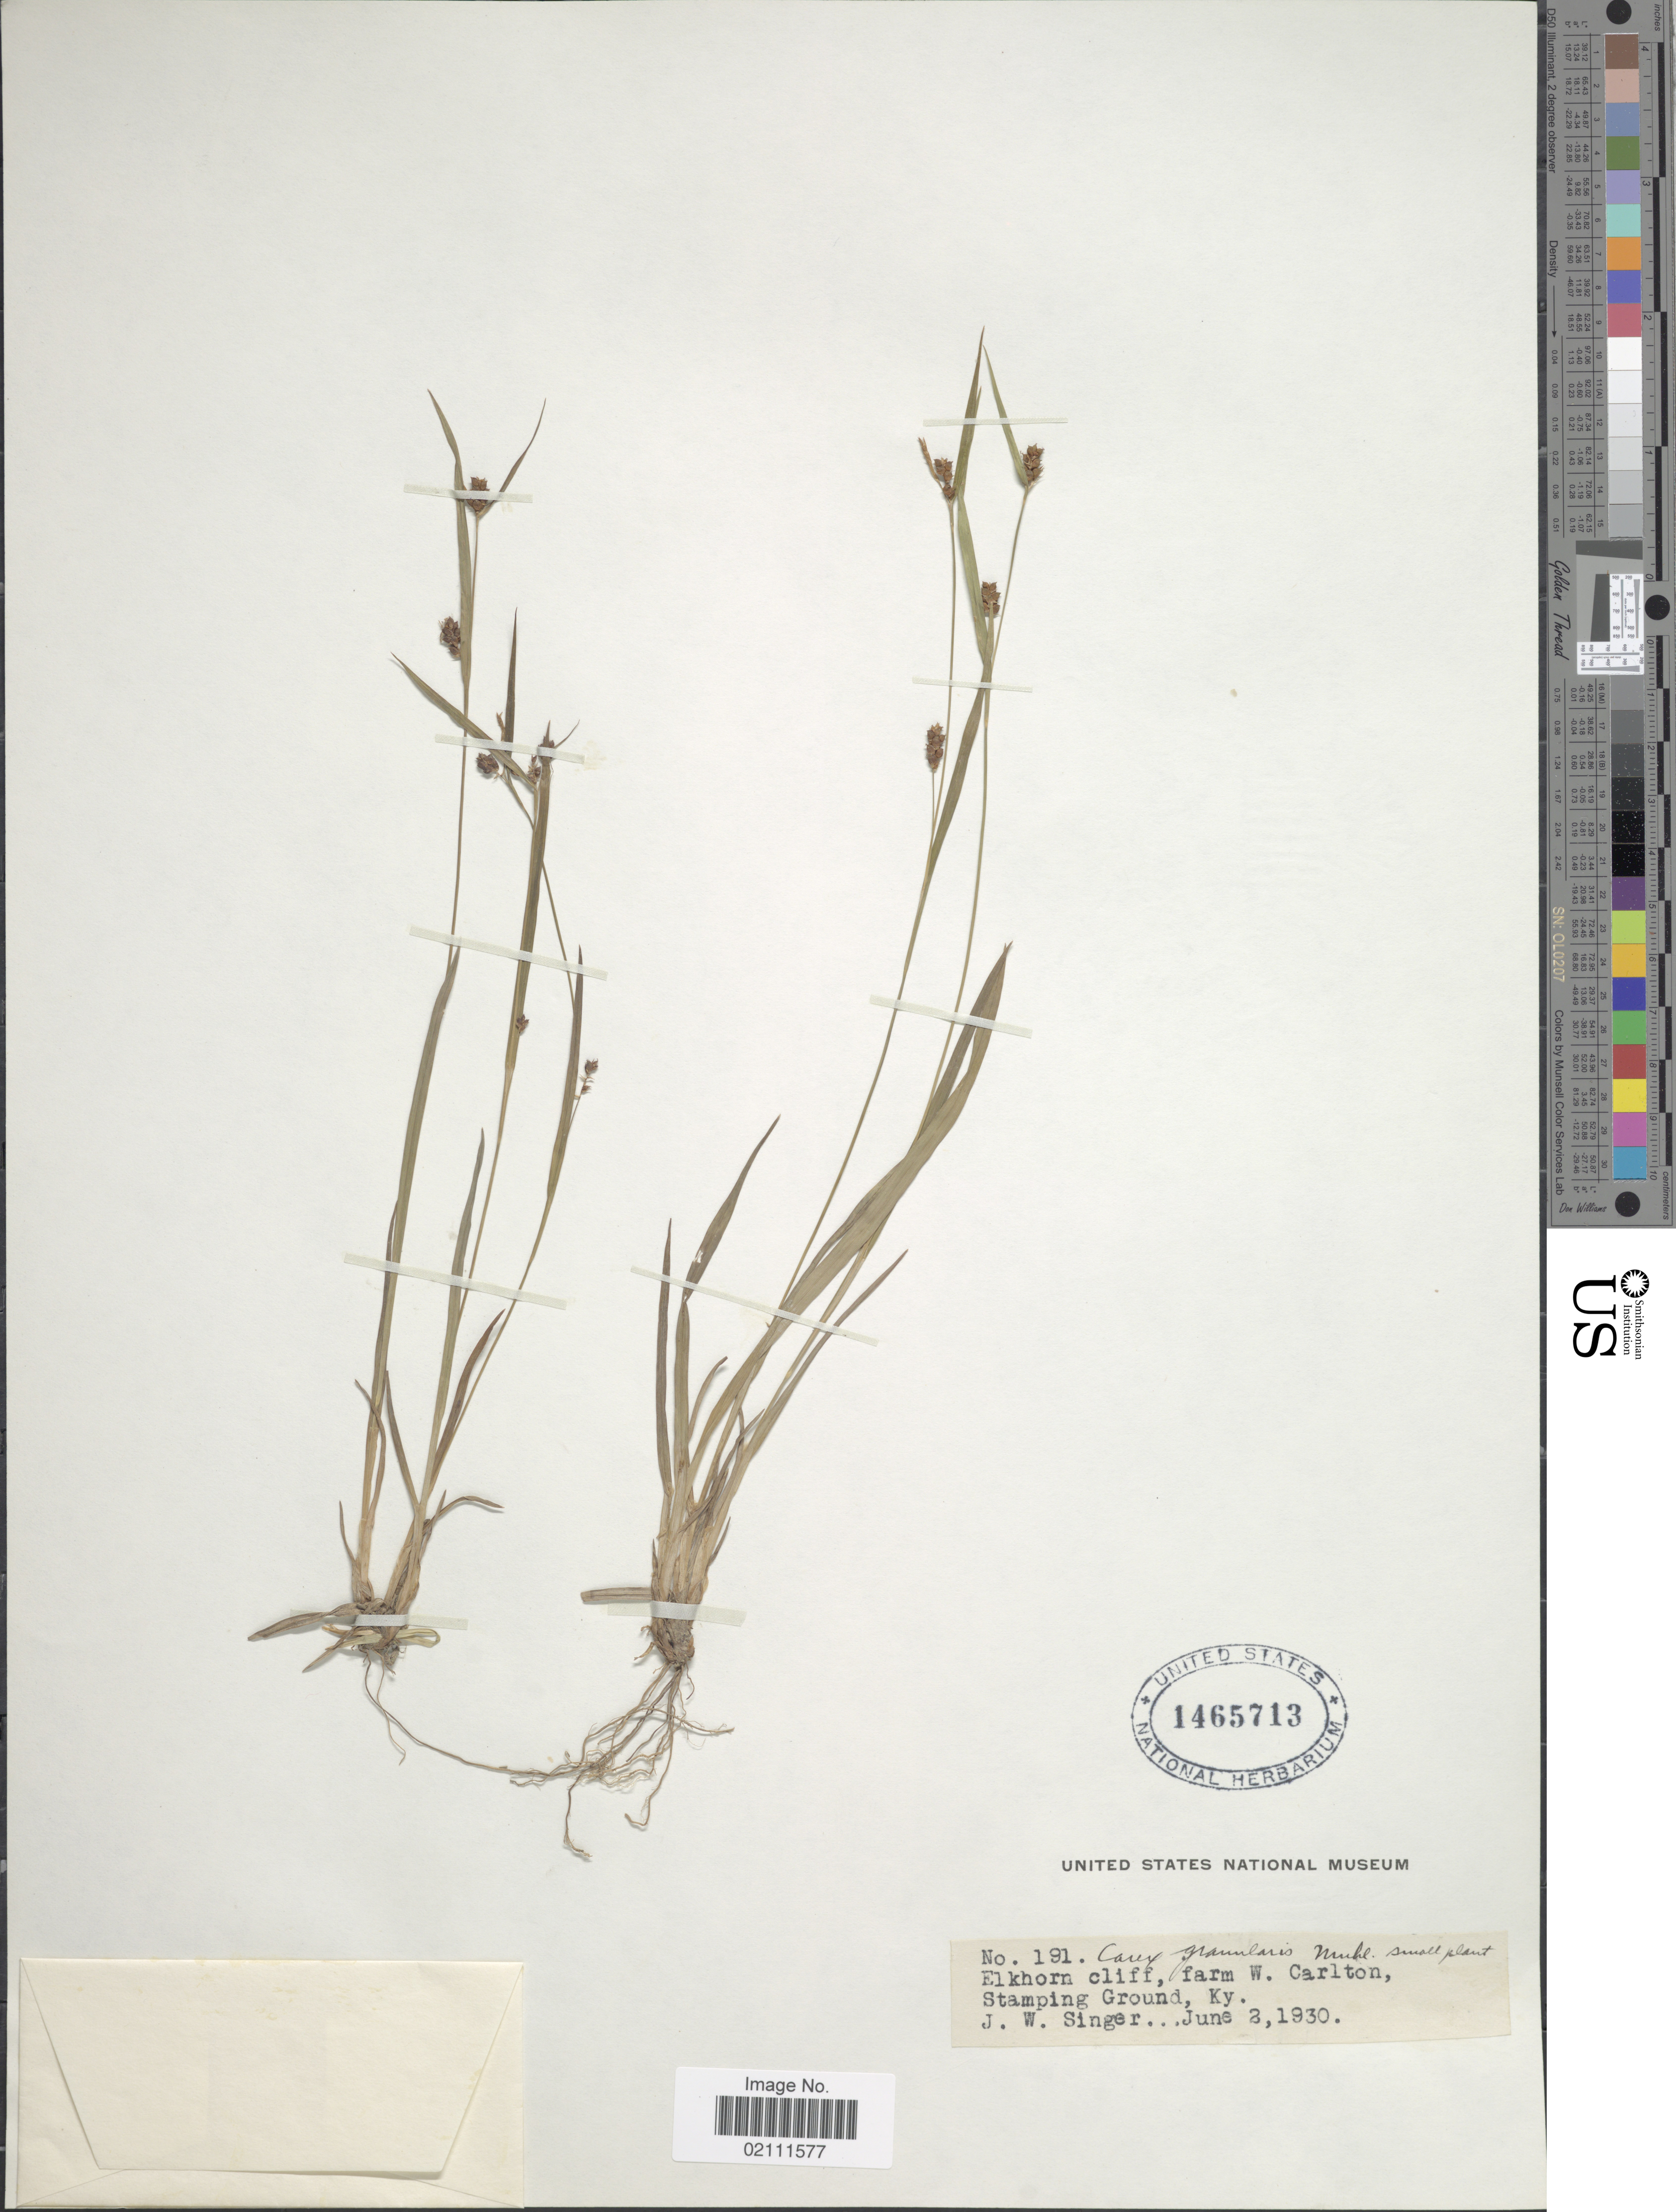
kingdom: Plantae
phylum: Tracheophyta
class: Liliopsida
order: Poales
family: Cyperaceae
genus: Carex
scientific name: Carex granularis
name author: Muhl. ex Willd.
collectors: J. EW. Singer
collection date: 1930-06-02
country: United States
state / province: Kentucky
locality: Elkhorn cliff, farm W. Carlton, Stamping Ground.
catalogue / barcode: US 1465713